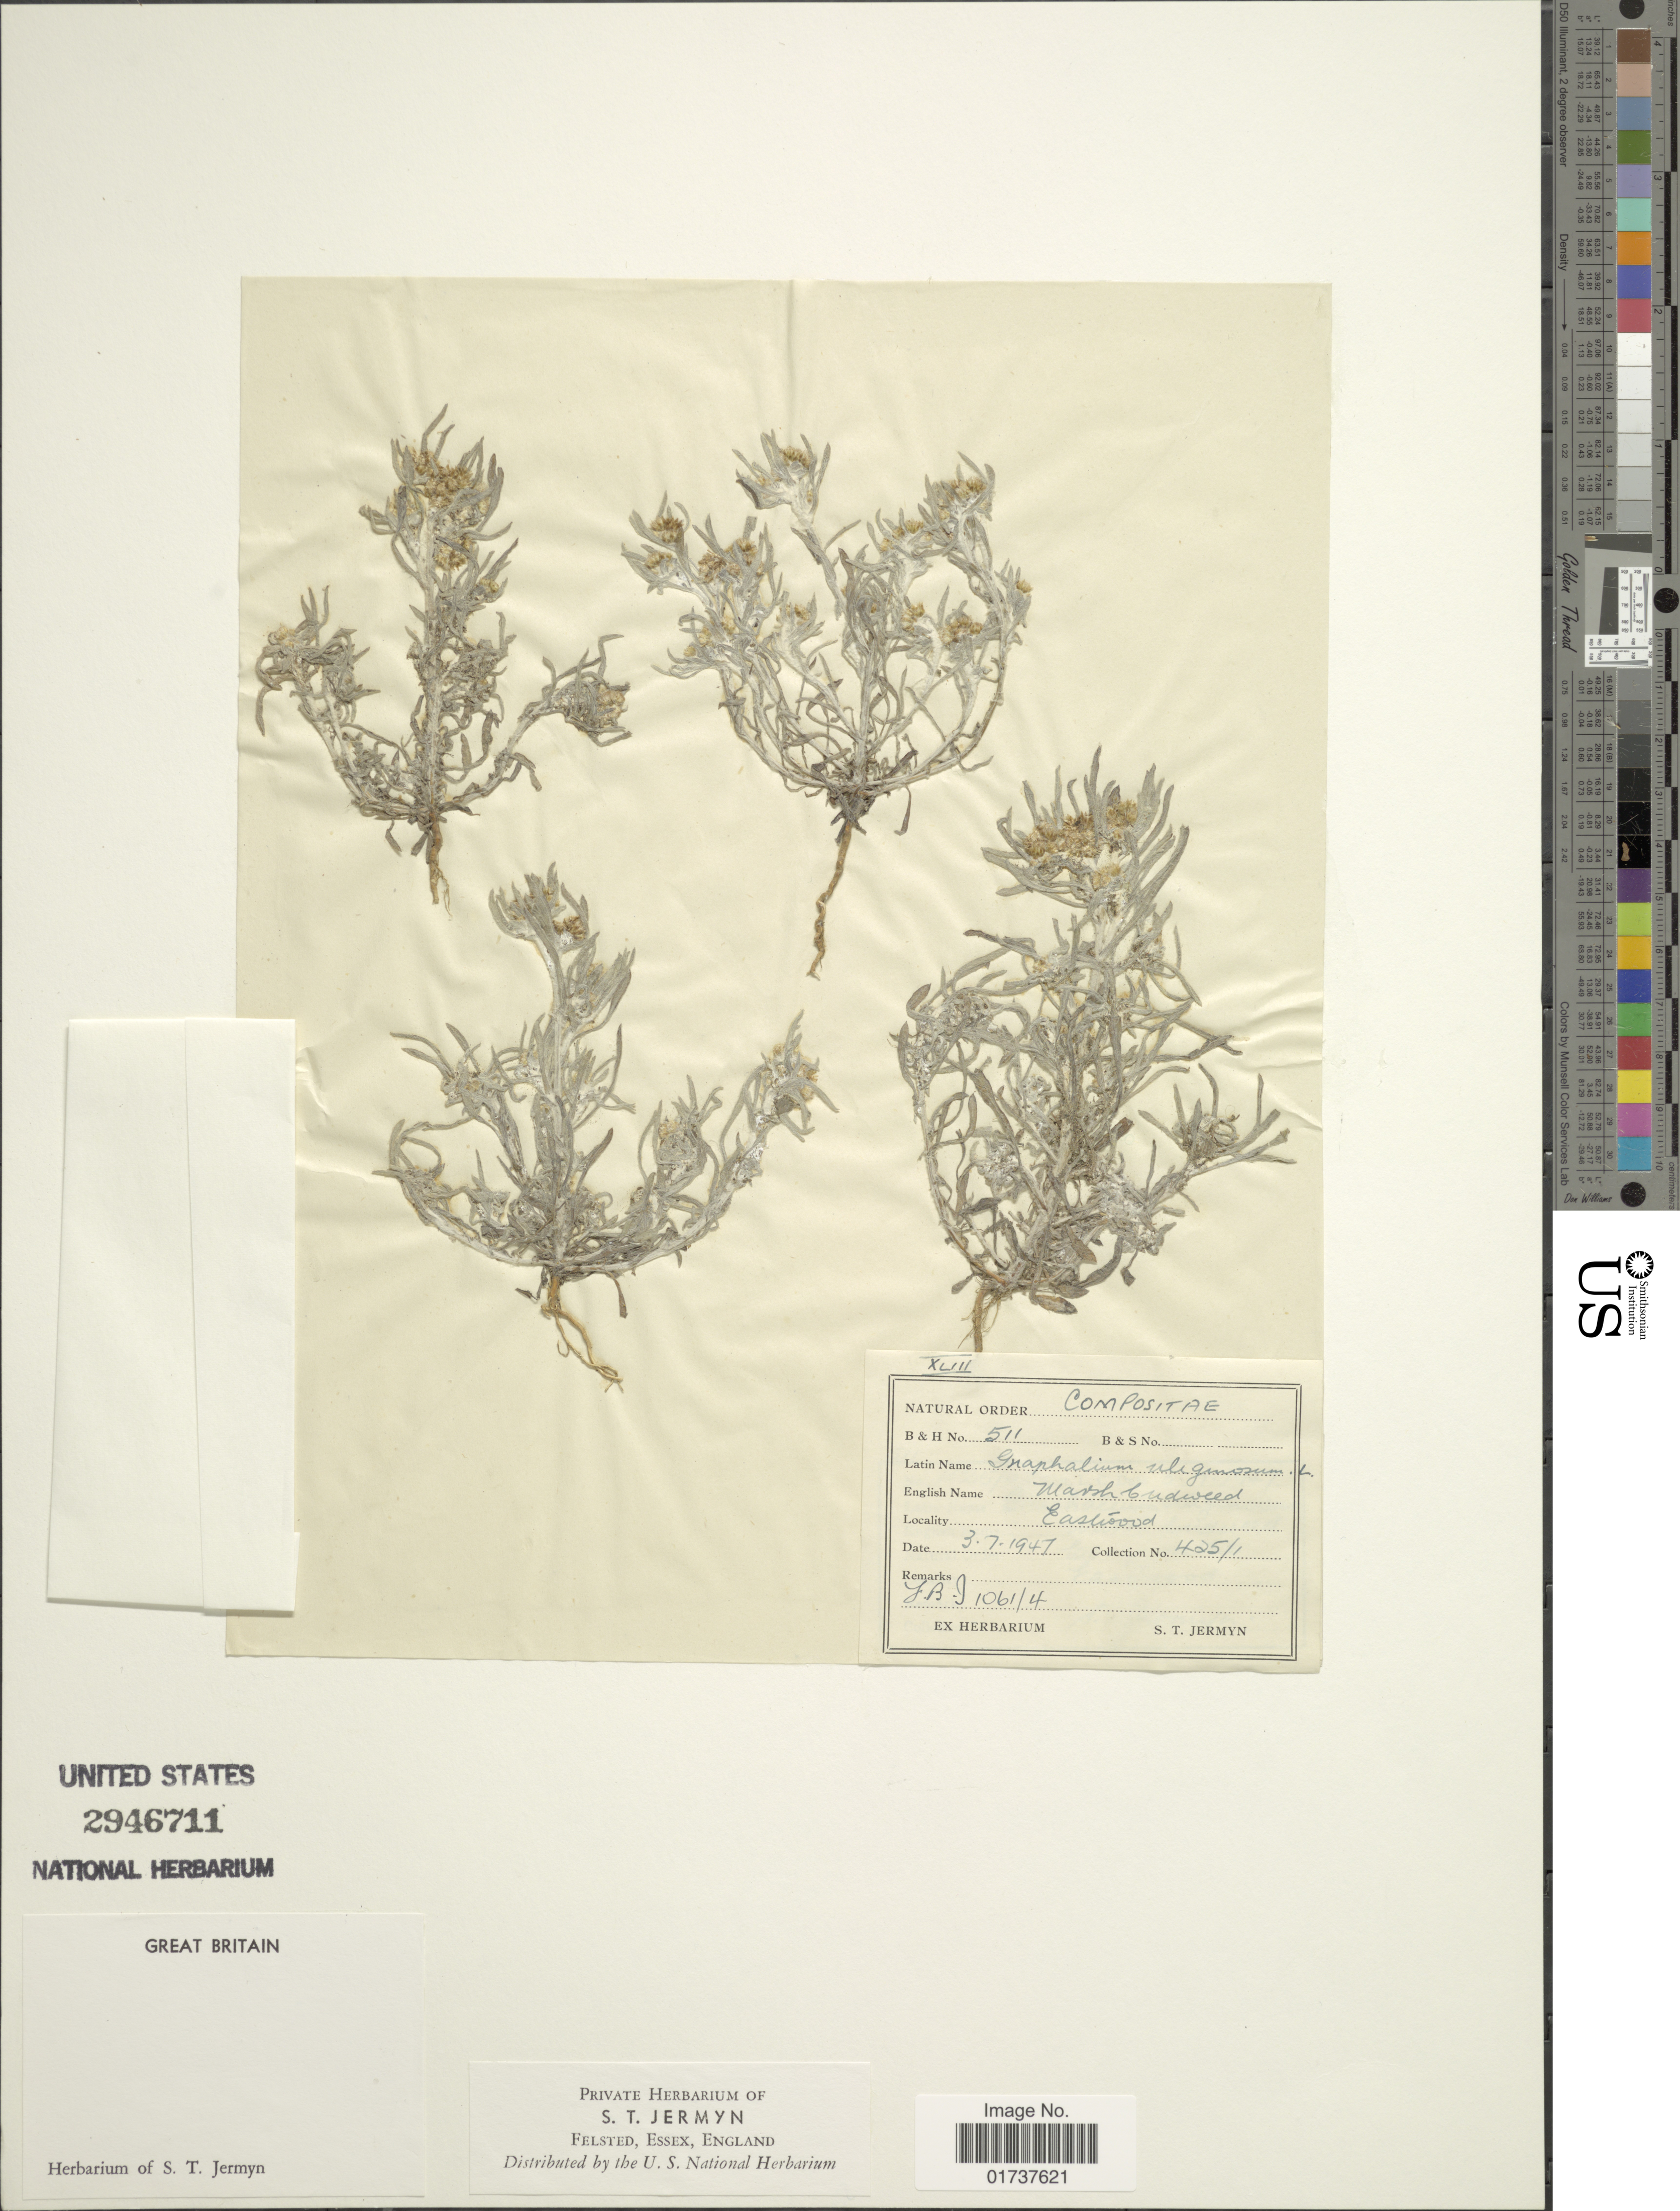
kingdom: Plantae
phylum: Tracheophyta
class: Magnoliopsida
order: Asterales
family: Asteraceae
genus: Gnaphalium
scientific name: Gnaphalium uliginosum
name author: L.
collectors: ex herb. S. T. Jermyn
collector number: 425/1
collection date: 1947-07-03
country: United Kingdom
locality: Eastwood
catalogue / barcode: US 2946711